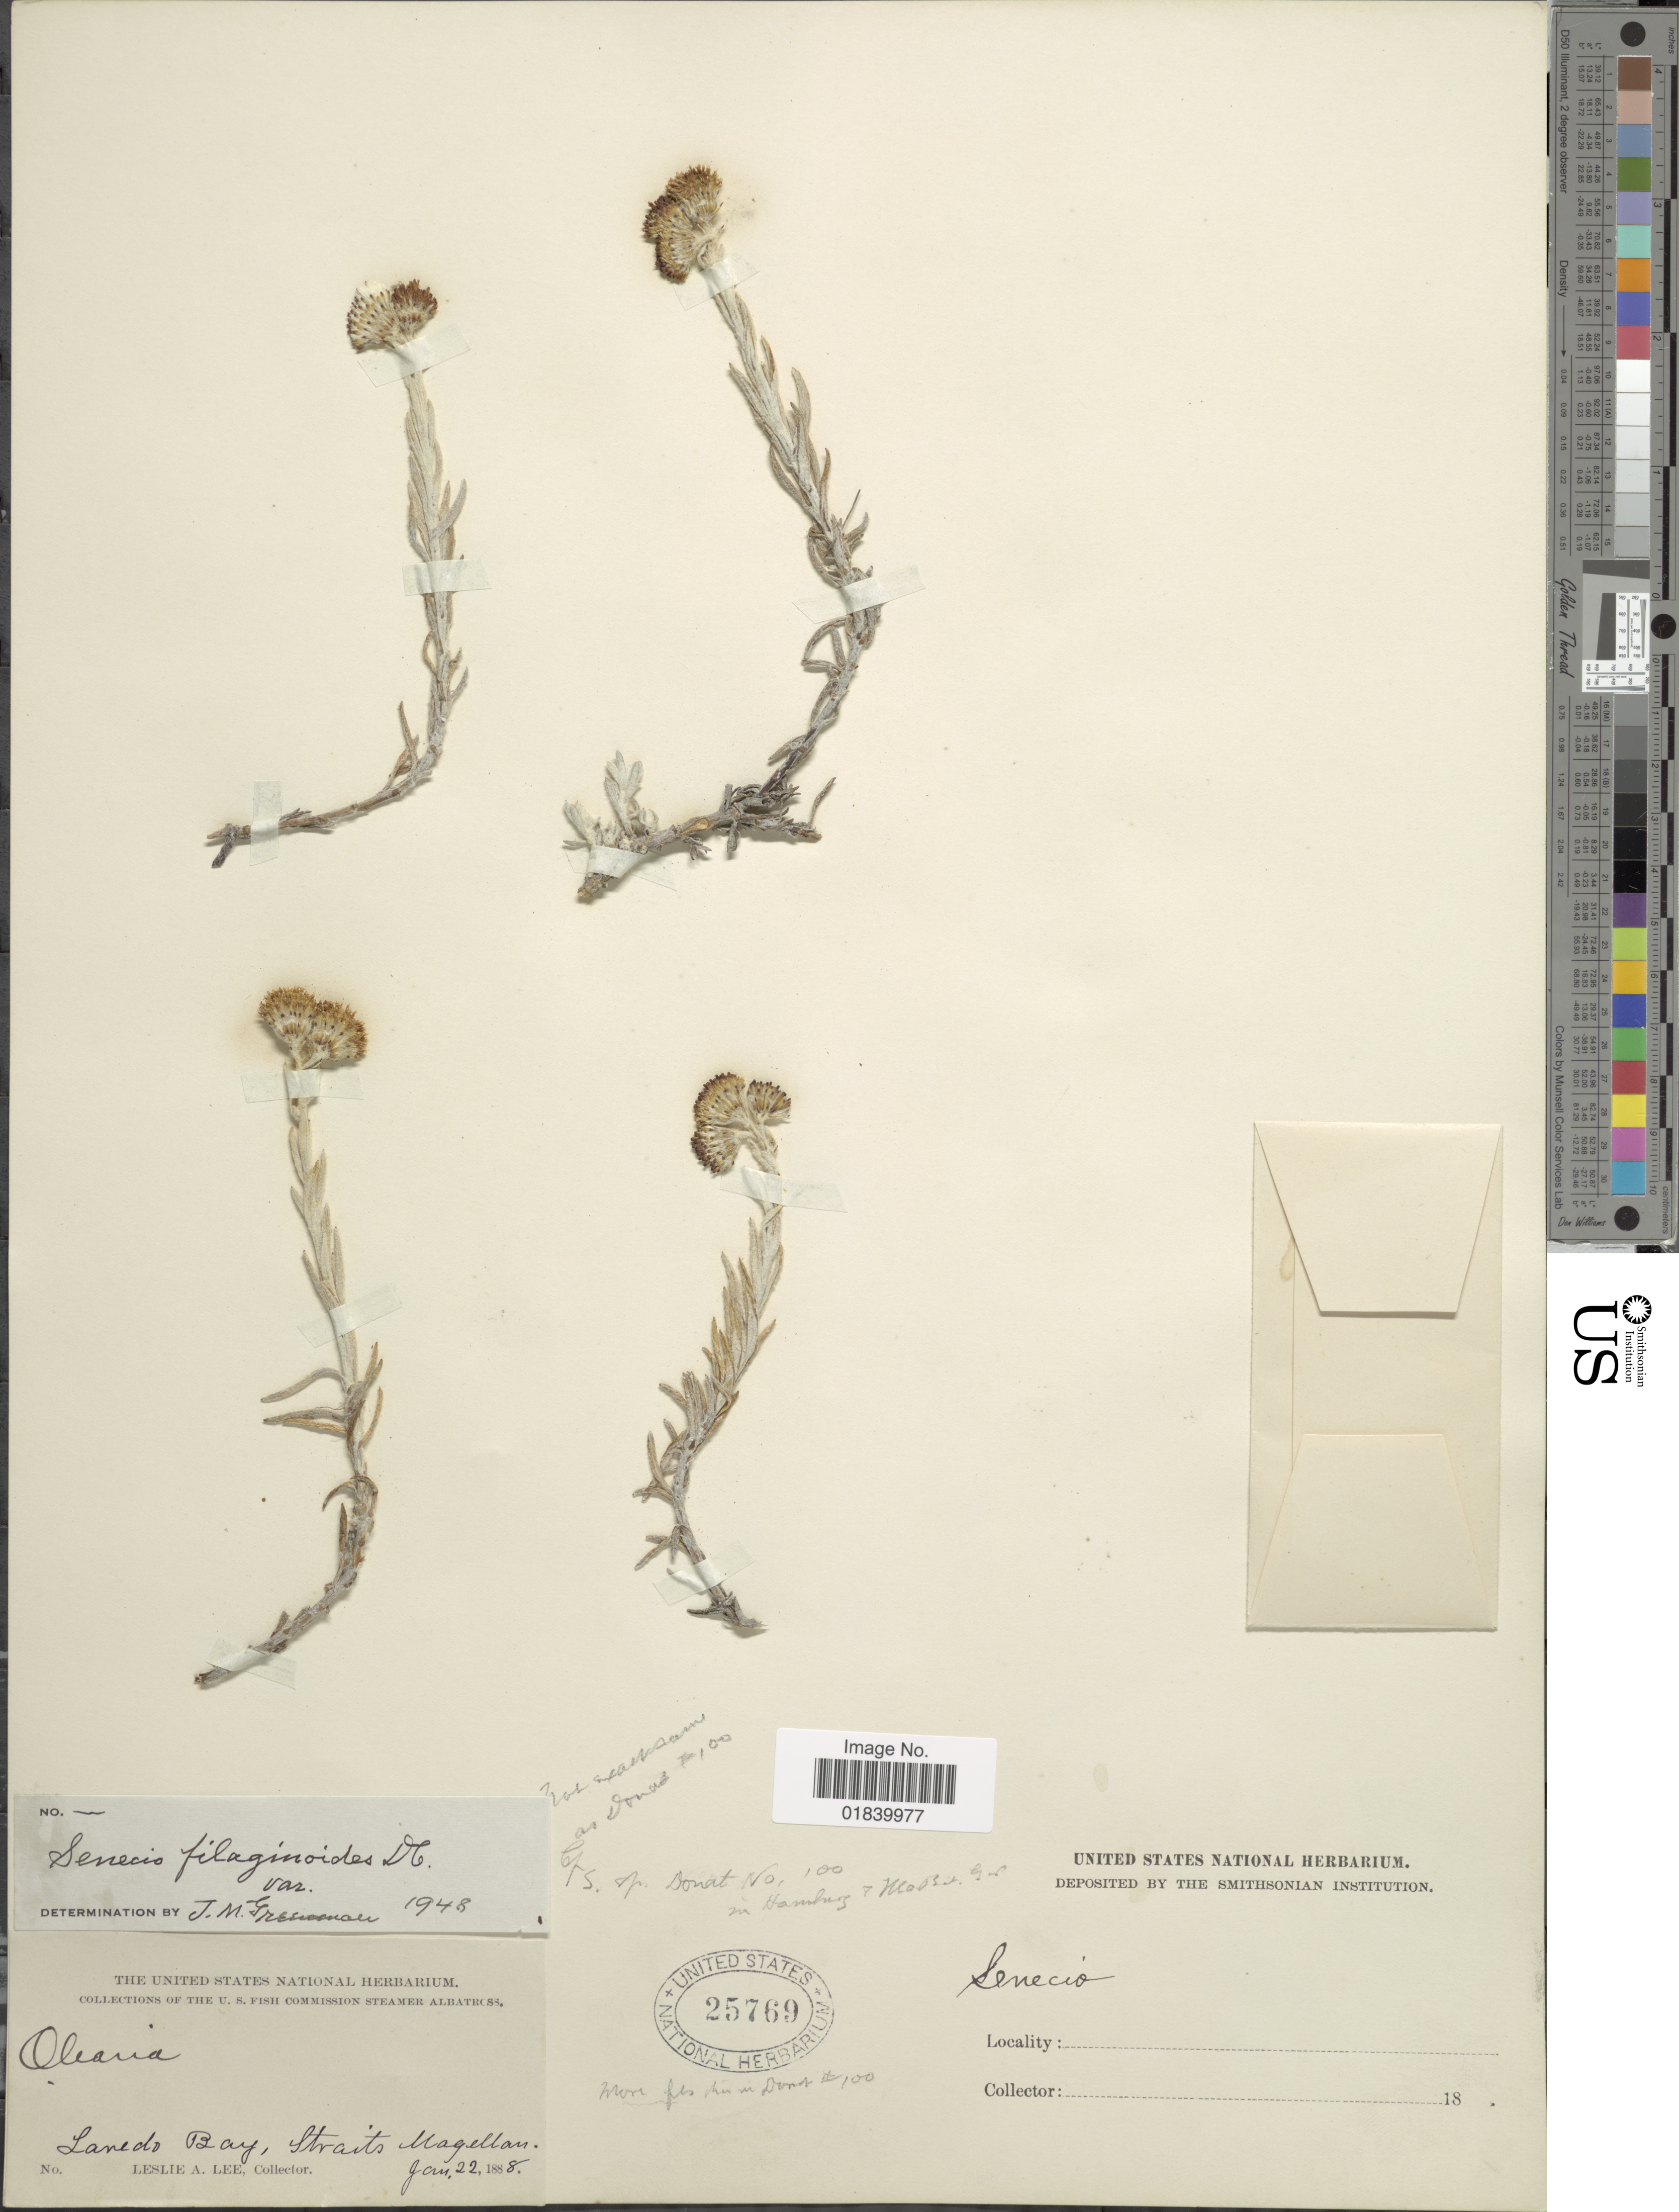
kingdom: Plantae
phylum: Tracheophyta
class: Magnoliopsida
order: Asterales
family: Asteraceae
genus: Senecio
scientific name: Senecio filaginoides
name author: DC.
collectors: L. Lee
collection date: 1888-01-22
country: Chile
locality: Lanedo Bay, Straits Magellan.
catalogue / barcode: US 25769